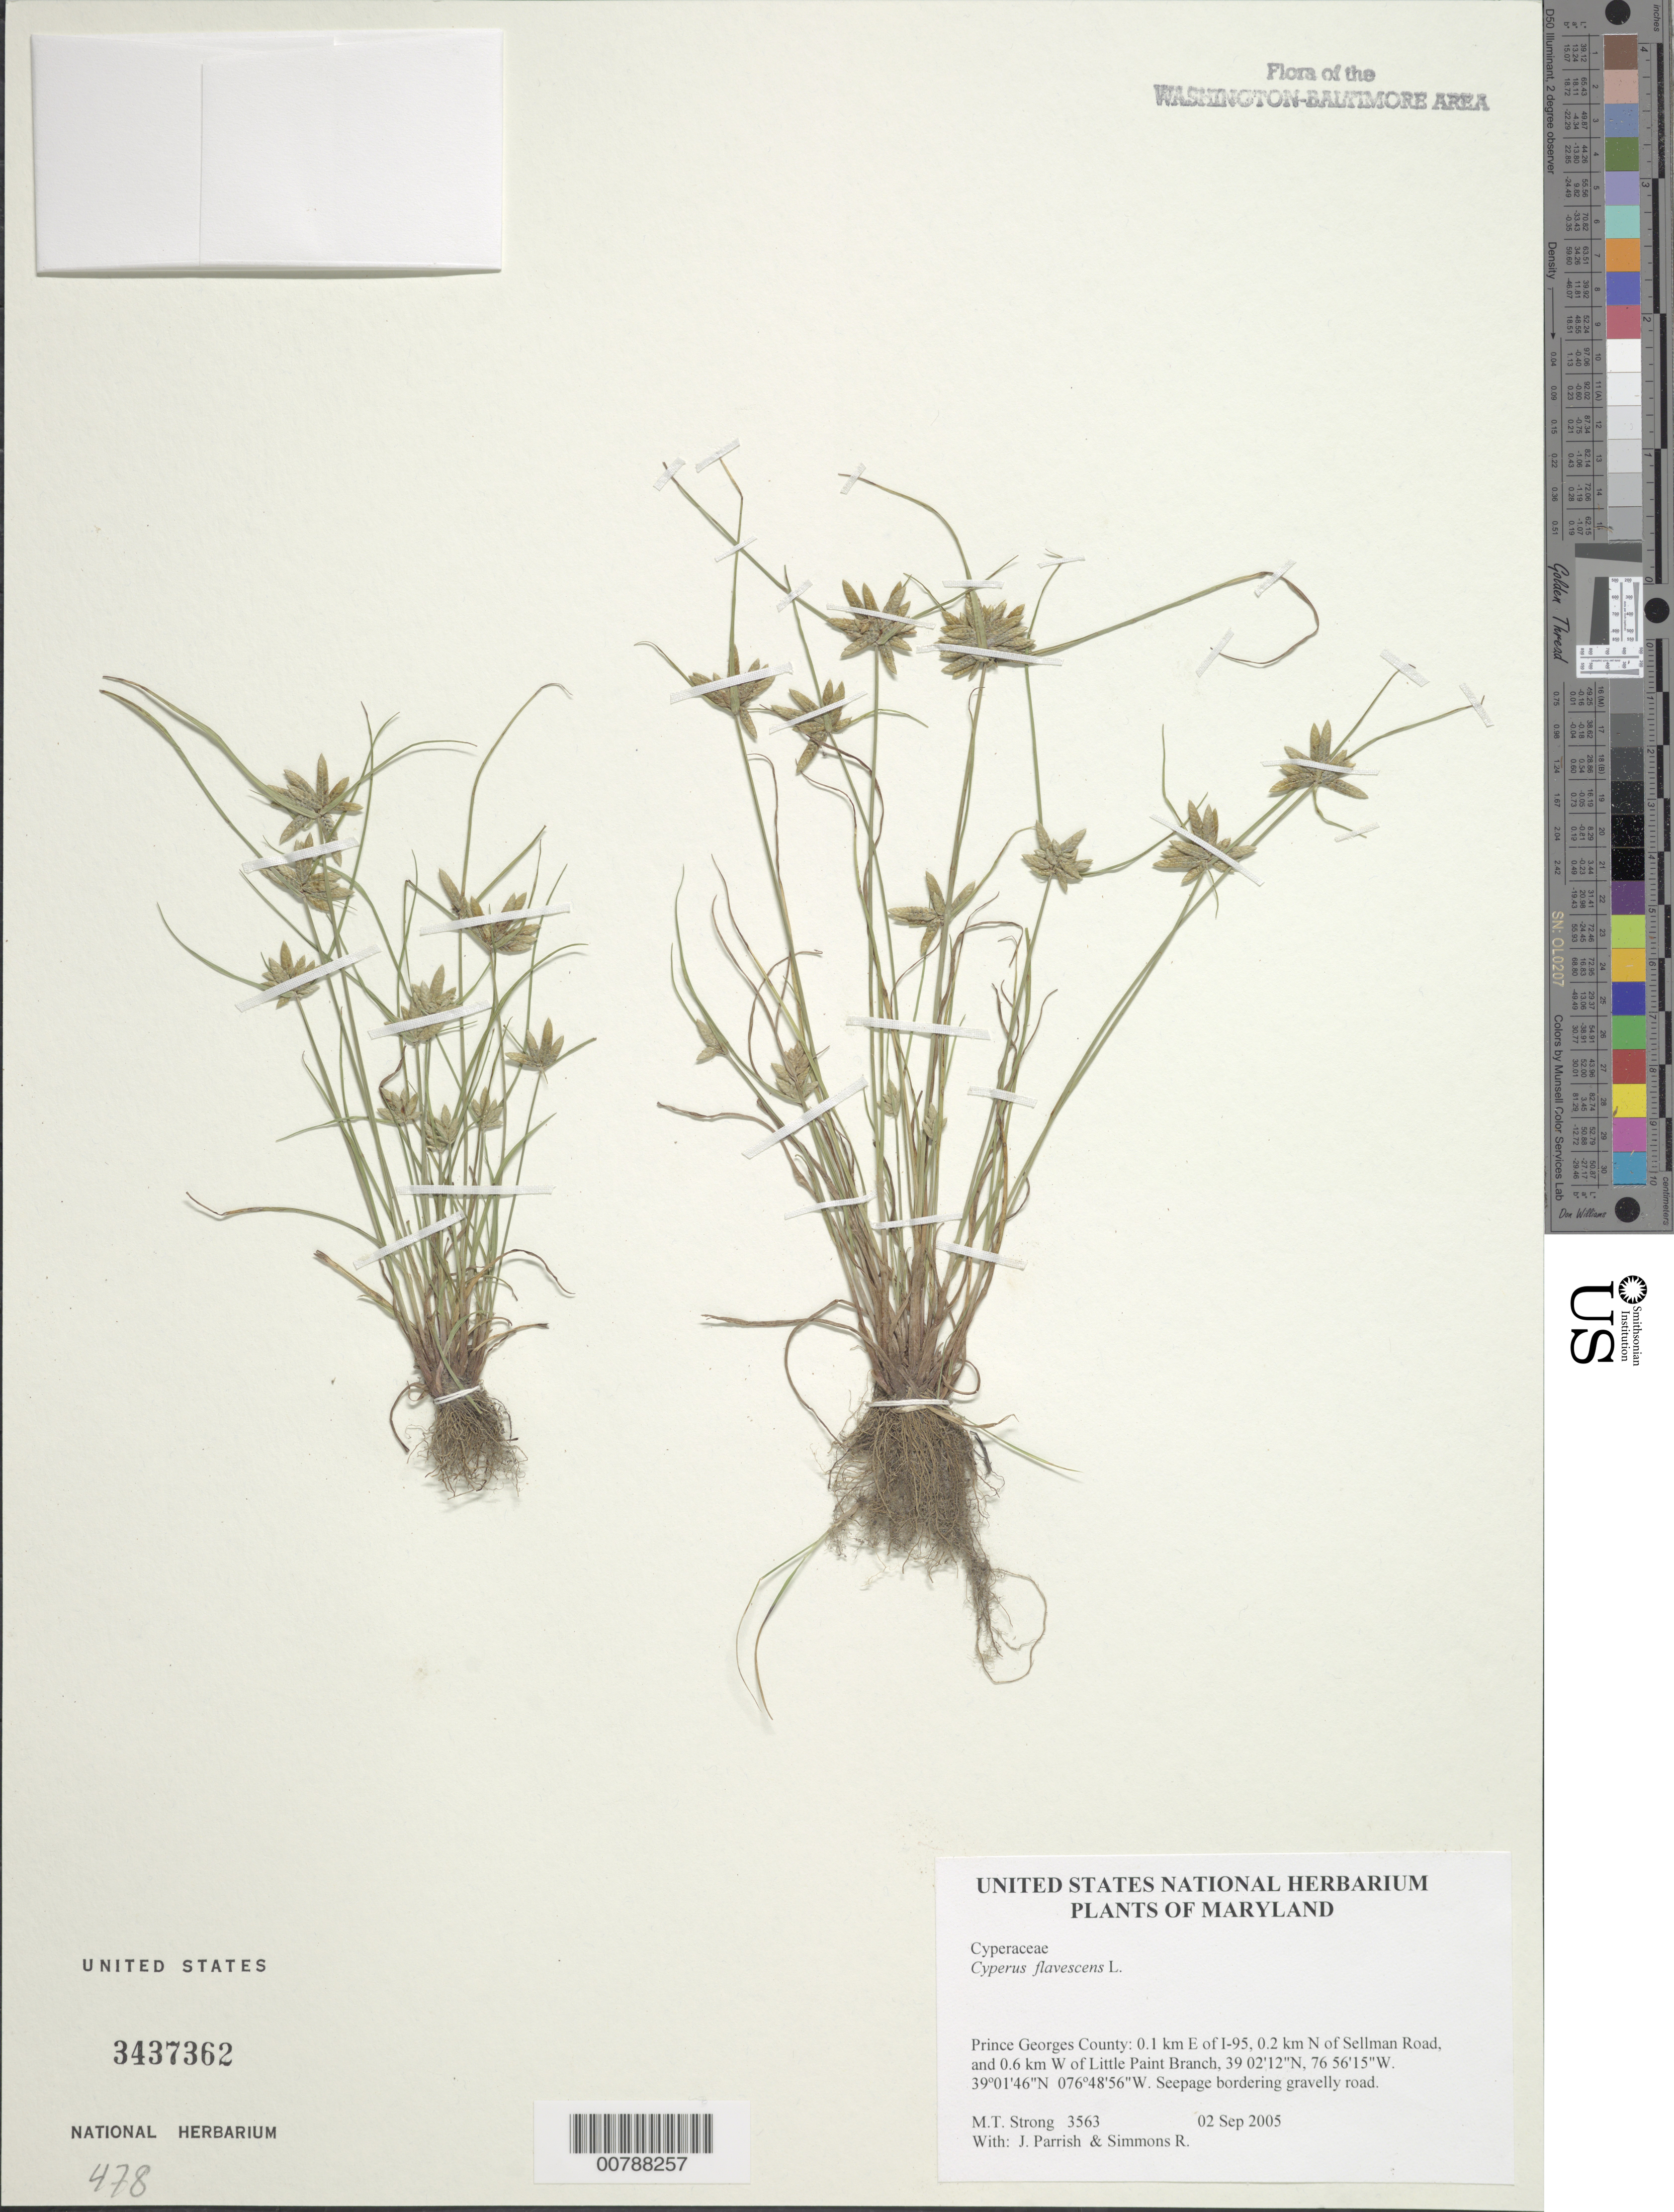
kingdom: Plantae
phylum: Tracheophyta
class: Liliopsida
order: Poales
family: Cyperaceae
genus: Cyperus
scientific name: Cyperus flavescens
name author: L.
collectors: M. T. Strong, J. Parrish & R. B. Simmons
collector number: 3563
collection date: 2005-09-02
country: United States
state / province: Maryland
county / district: Prince George's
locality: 0.1 km E of I-95, 0.2 km N of Sellman Road, and 0.6 km W of Little Paint Branch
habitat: In sphagnum of peaty swale on powerline right-of-way.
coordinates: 39 02'12"N, 76 56'15"W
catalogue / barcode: US 3437362